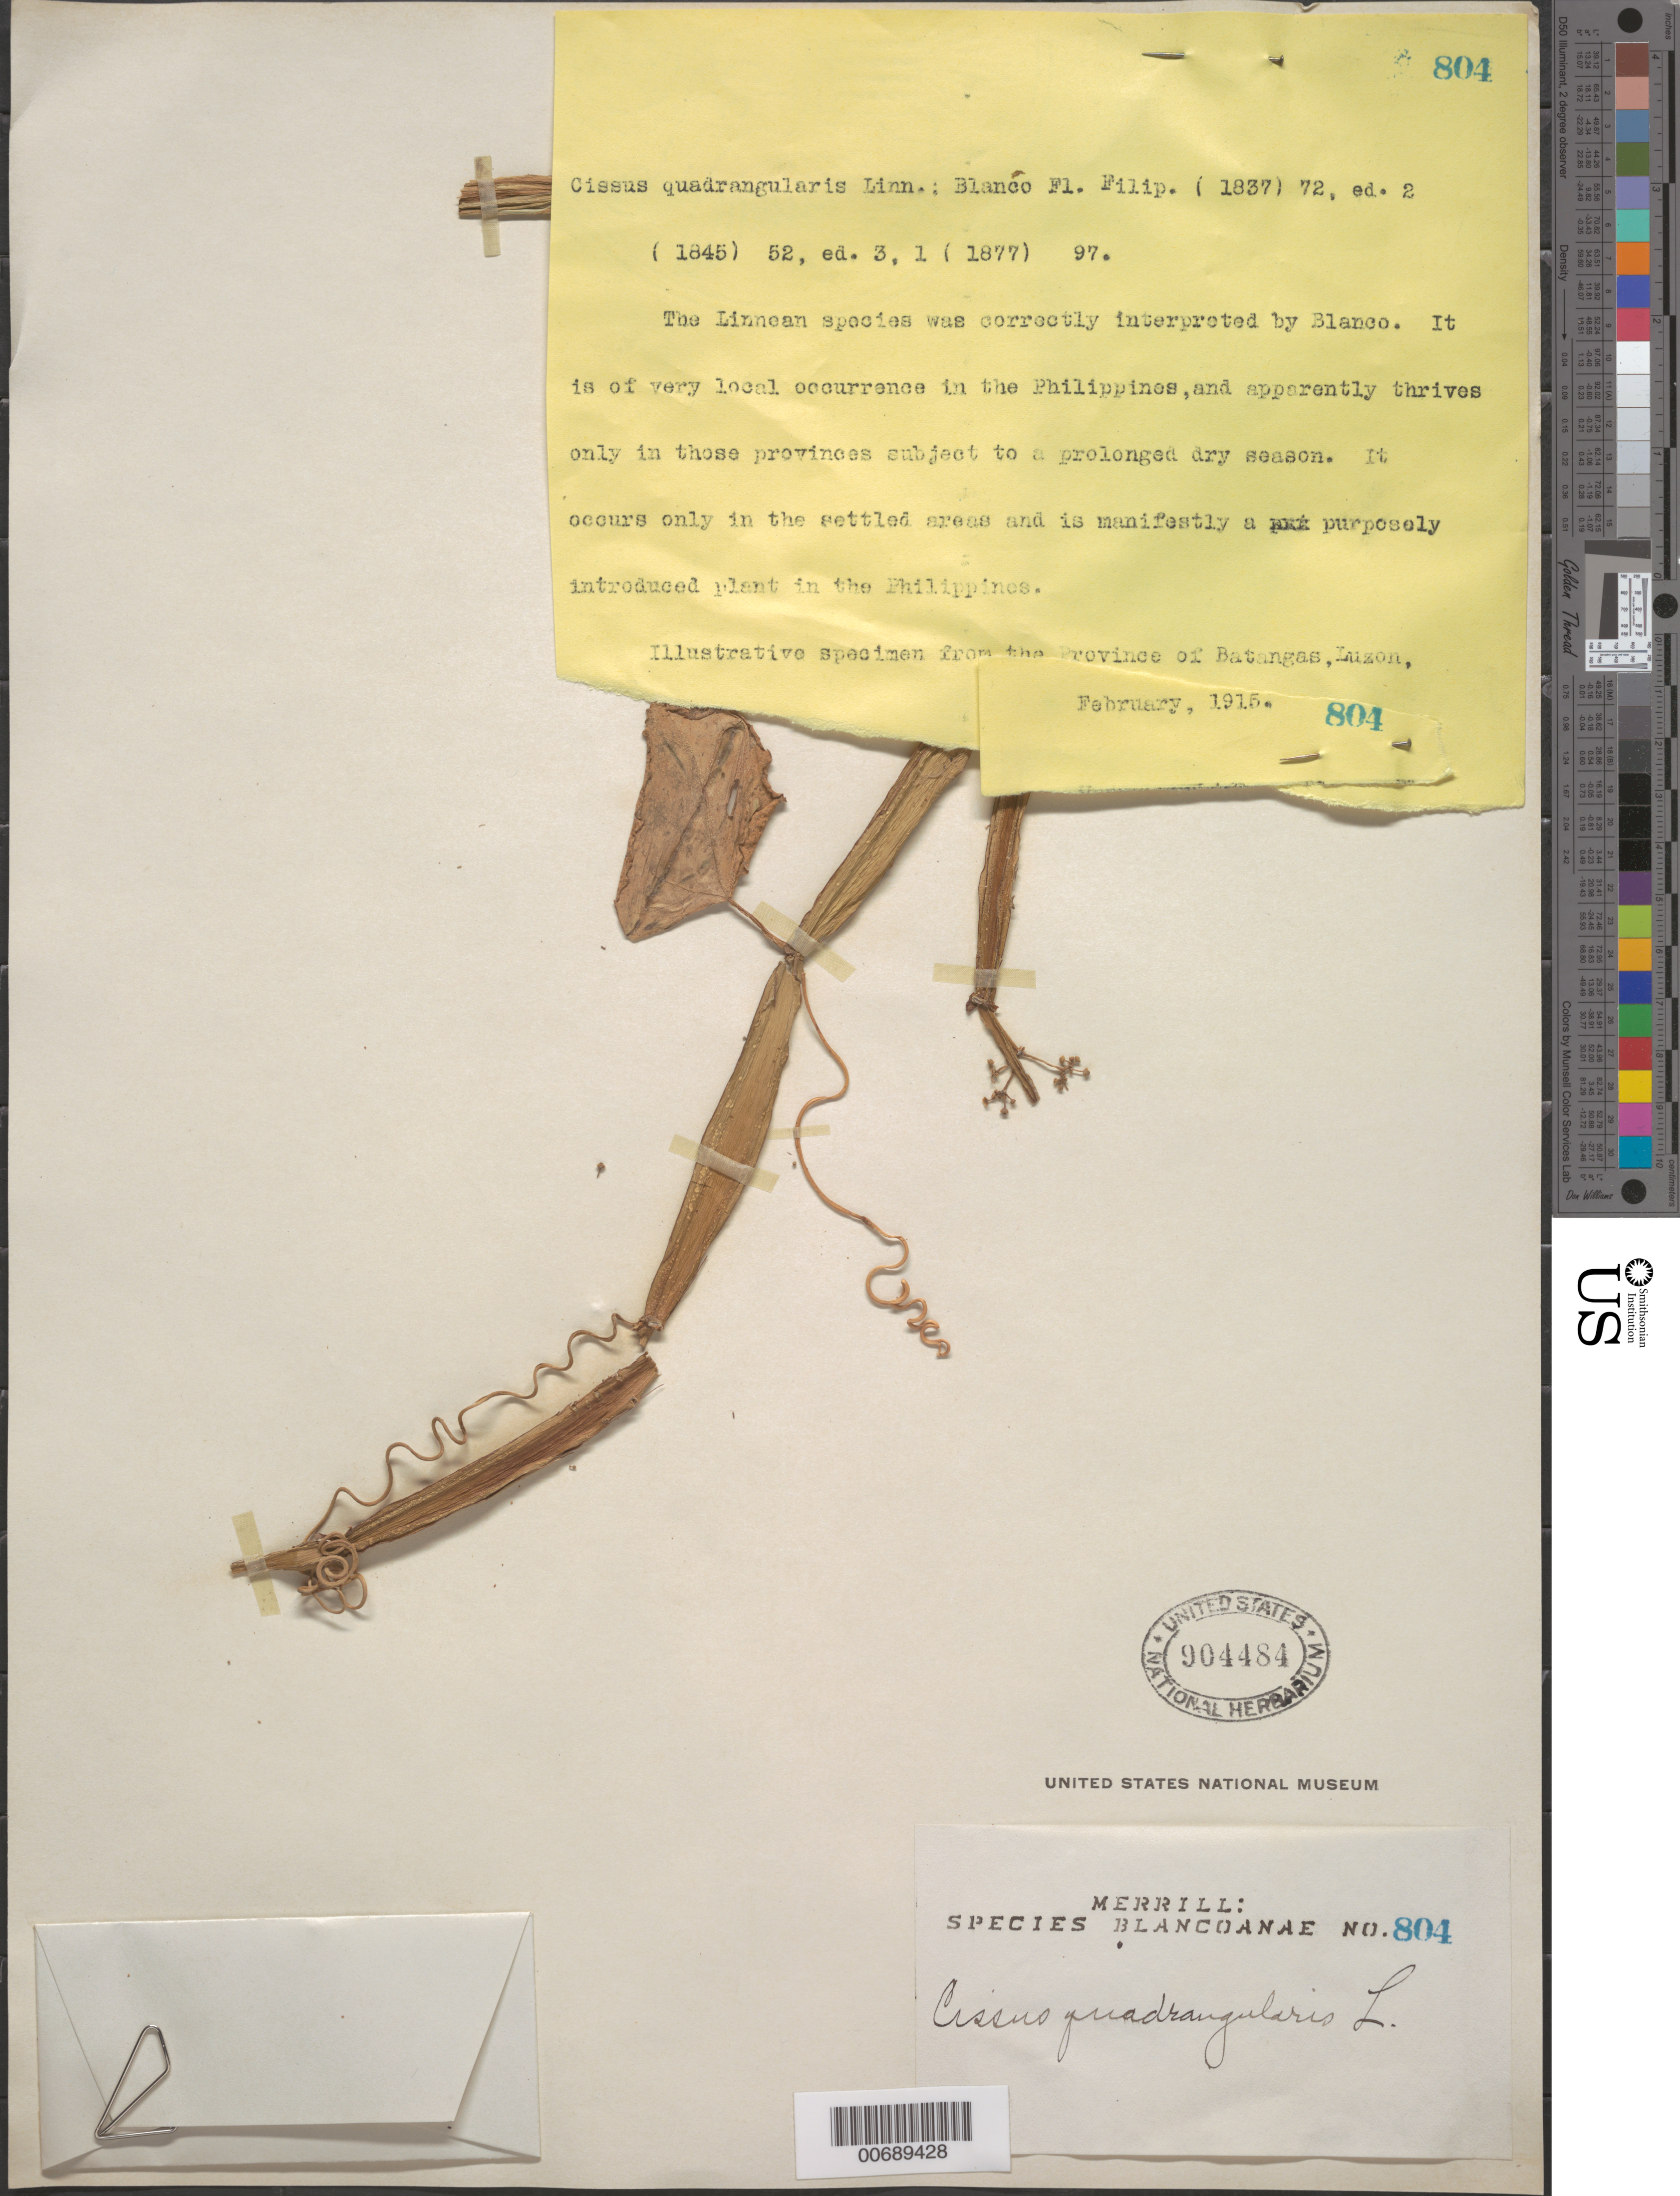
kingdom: Plantae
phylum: Tracheophyta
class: Magnoliopsida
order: Vitales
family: Vitaceae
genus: Cissus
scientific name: Cissus quadrangularis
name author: L.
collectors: E. D. Merrill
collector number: Sp. Blancoan. 0804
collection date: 1915-02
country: Philippines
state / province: Calabarzon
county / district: Batangas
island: Luzon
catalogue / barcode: US 904484